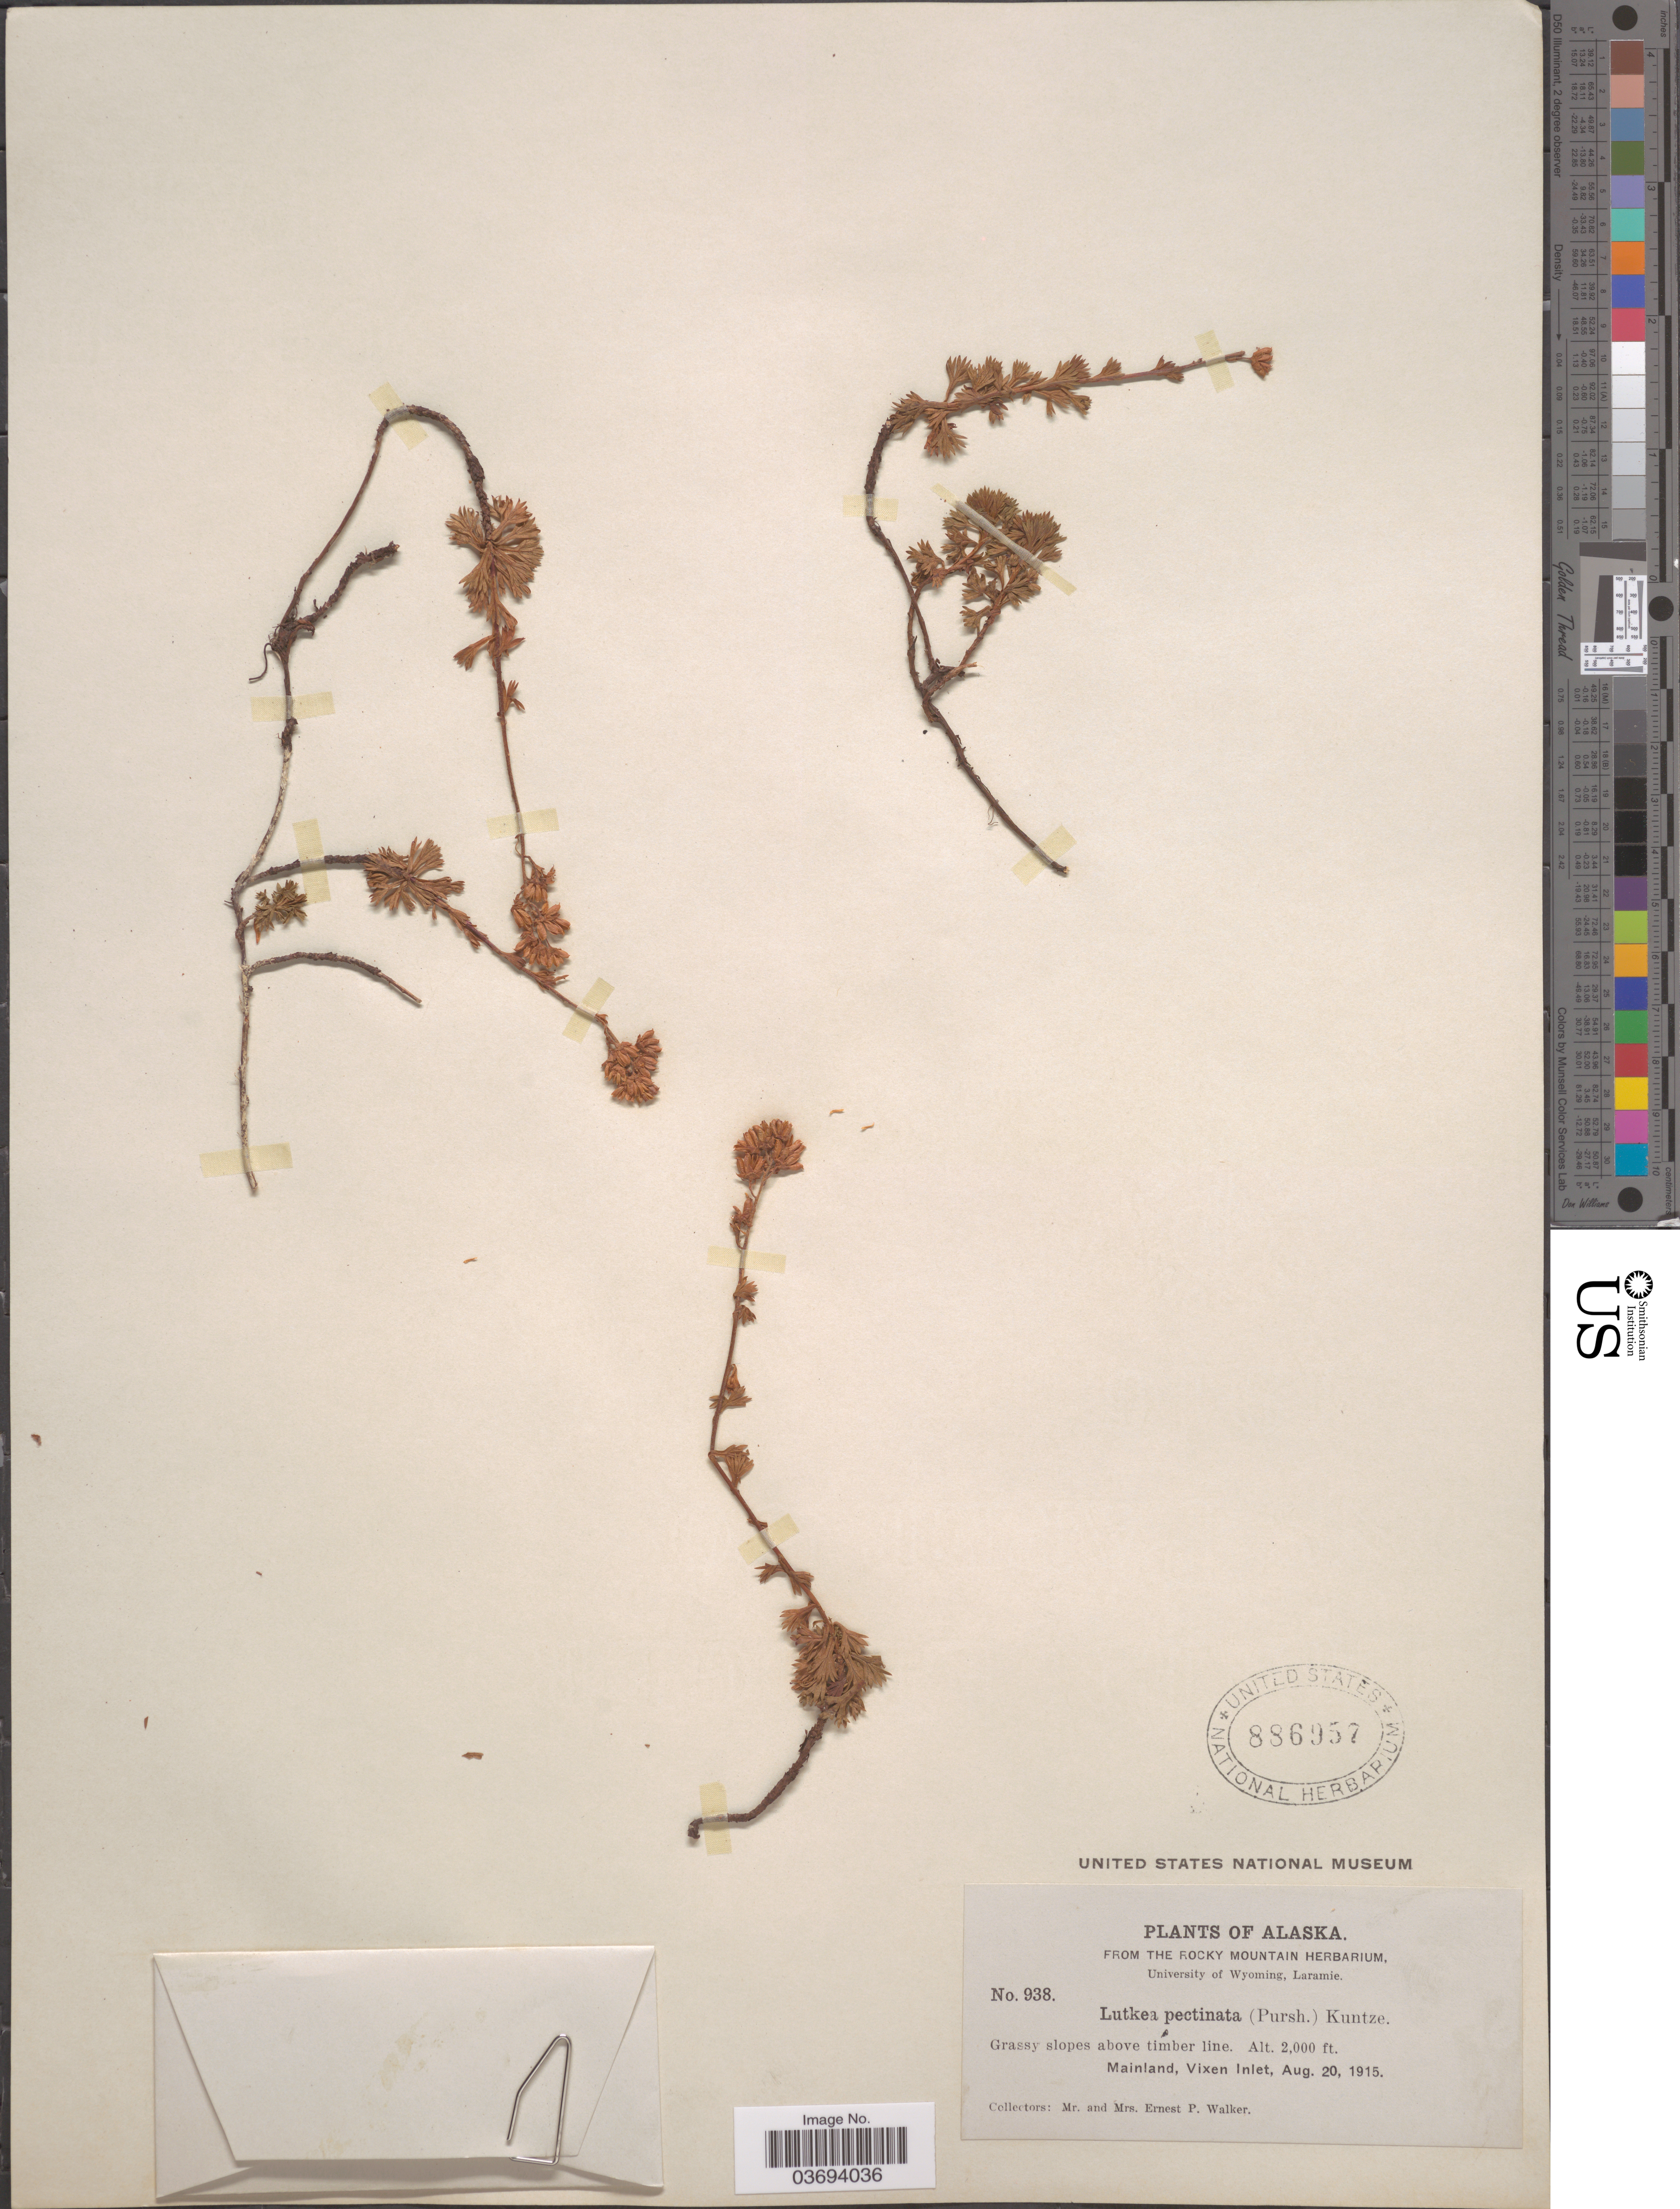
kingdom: Plantae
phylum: Tracheophyta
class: Magnoliopsida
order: Rosales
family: Rosaceae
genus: Luetkea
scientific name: Luetkea pectinata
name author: (Pursh) Kuntze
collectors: E. P. Walker & E. Walker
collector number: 938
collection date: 1915-08-20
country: United States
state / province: Alaska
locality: Mainland, Vixen Inlet.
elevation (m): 610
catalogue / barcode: US 886957